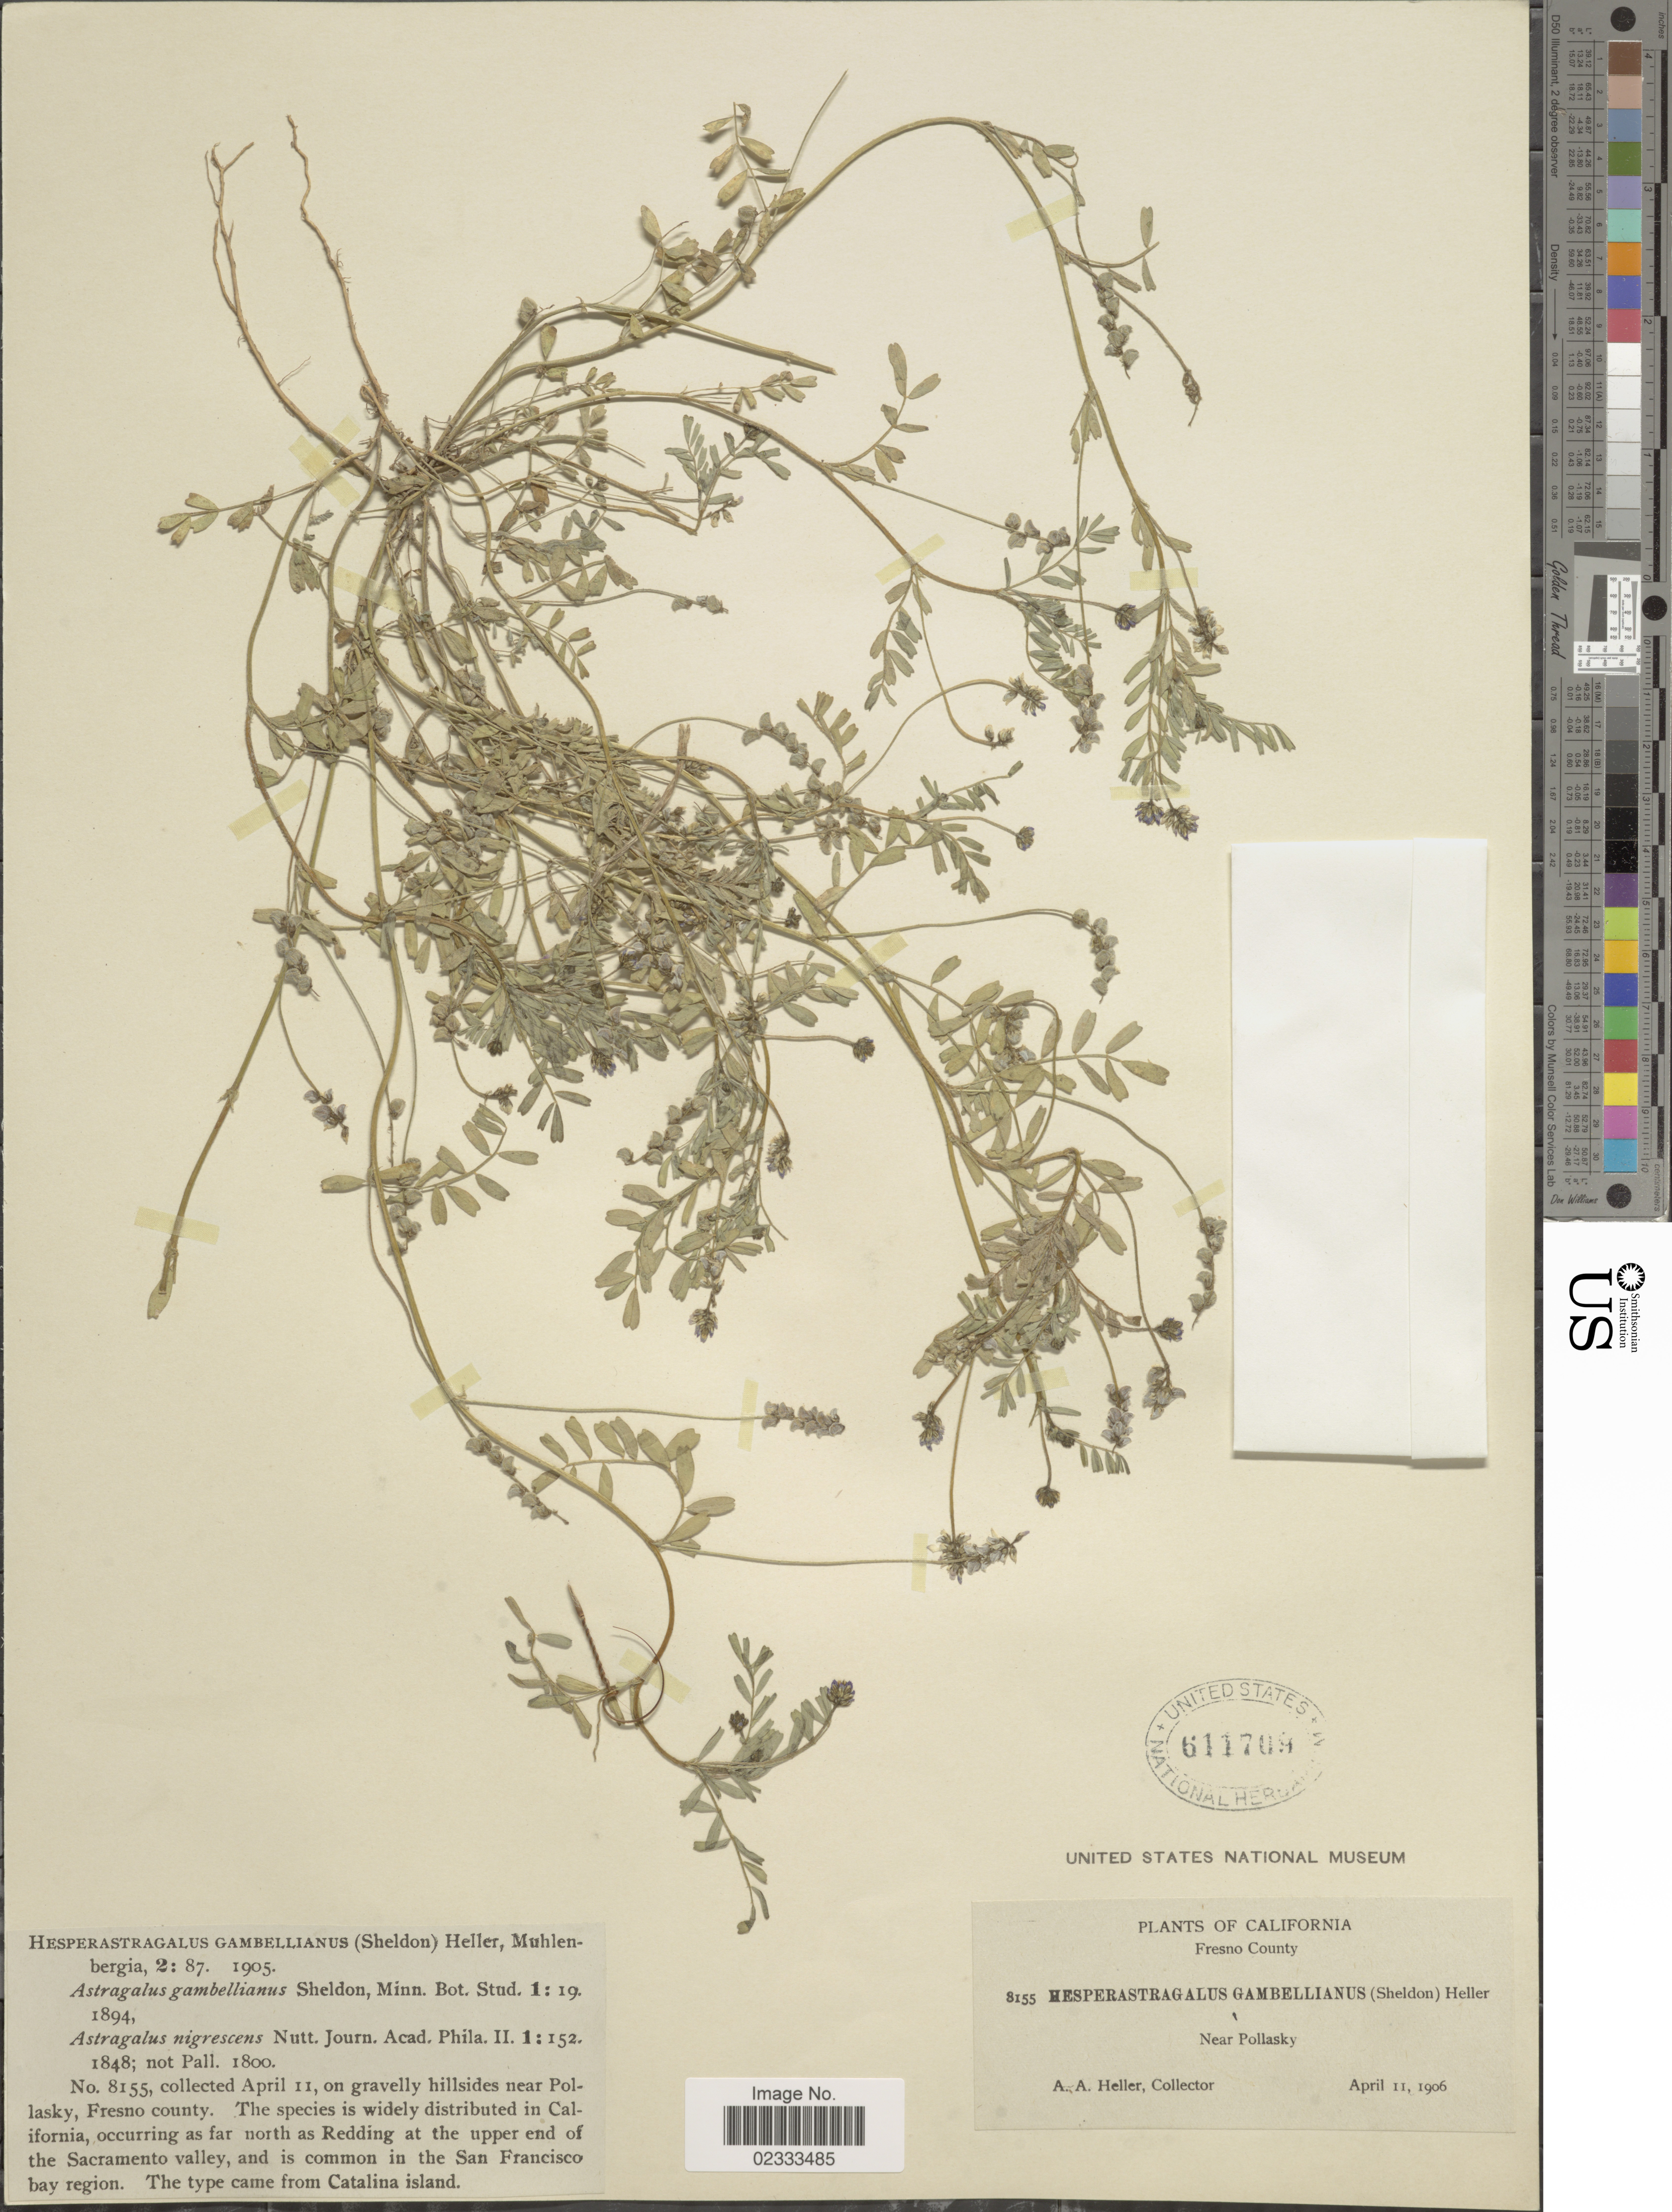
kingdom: Plantae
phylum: Tracheophyta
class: Magnoliopsida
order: Fabales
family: Fabaceae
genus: Astragalus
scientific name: Astragalus nigrescens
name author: Pall.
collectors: A. A. Heller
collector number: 8155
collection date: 1906-04-11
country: United States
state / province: California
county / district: Fresno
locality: Fresno County, Near Pollasky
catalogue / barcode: US 611709